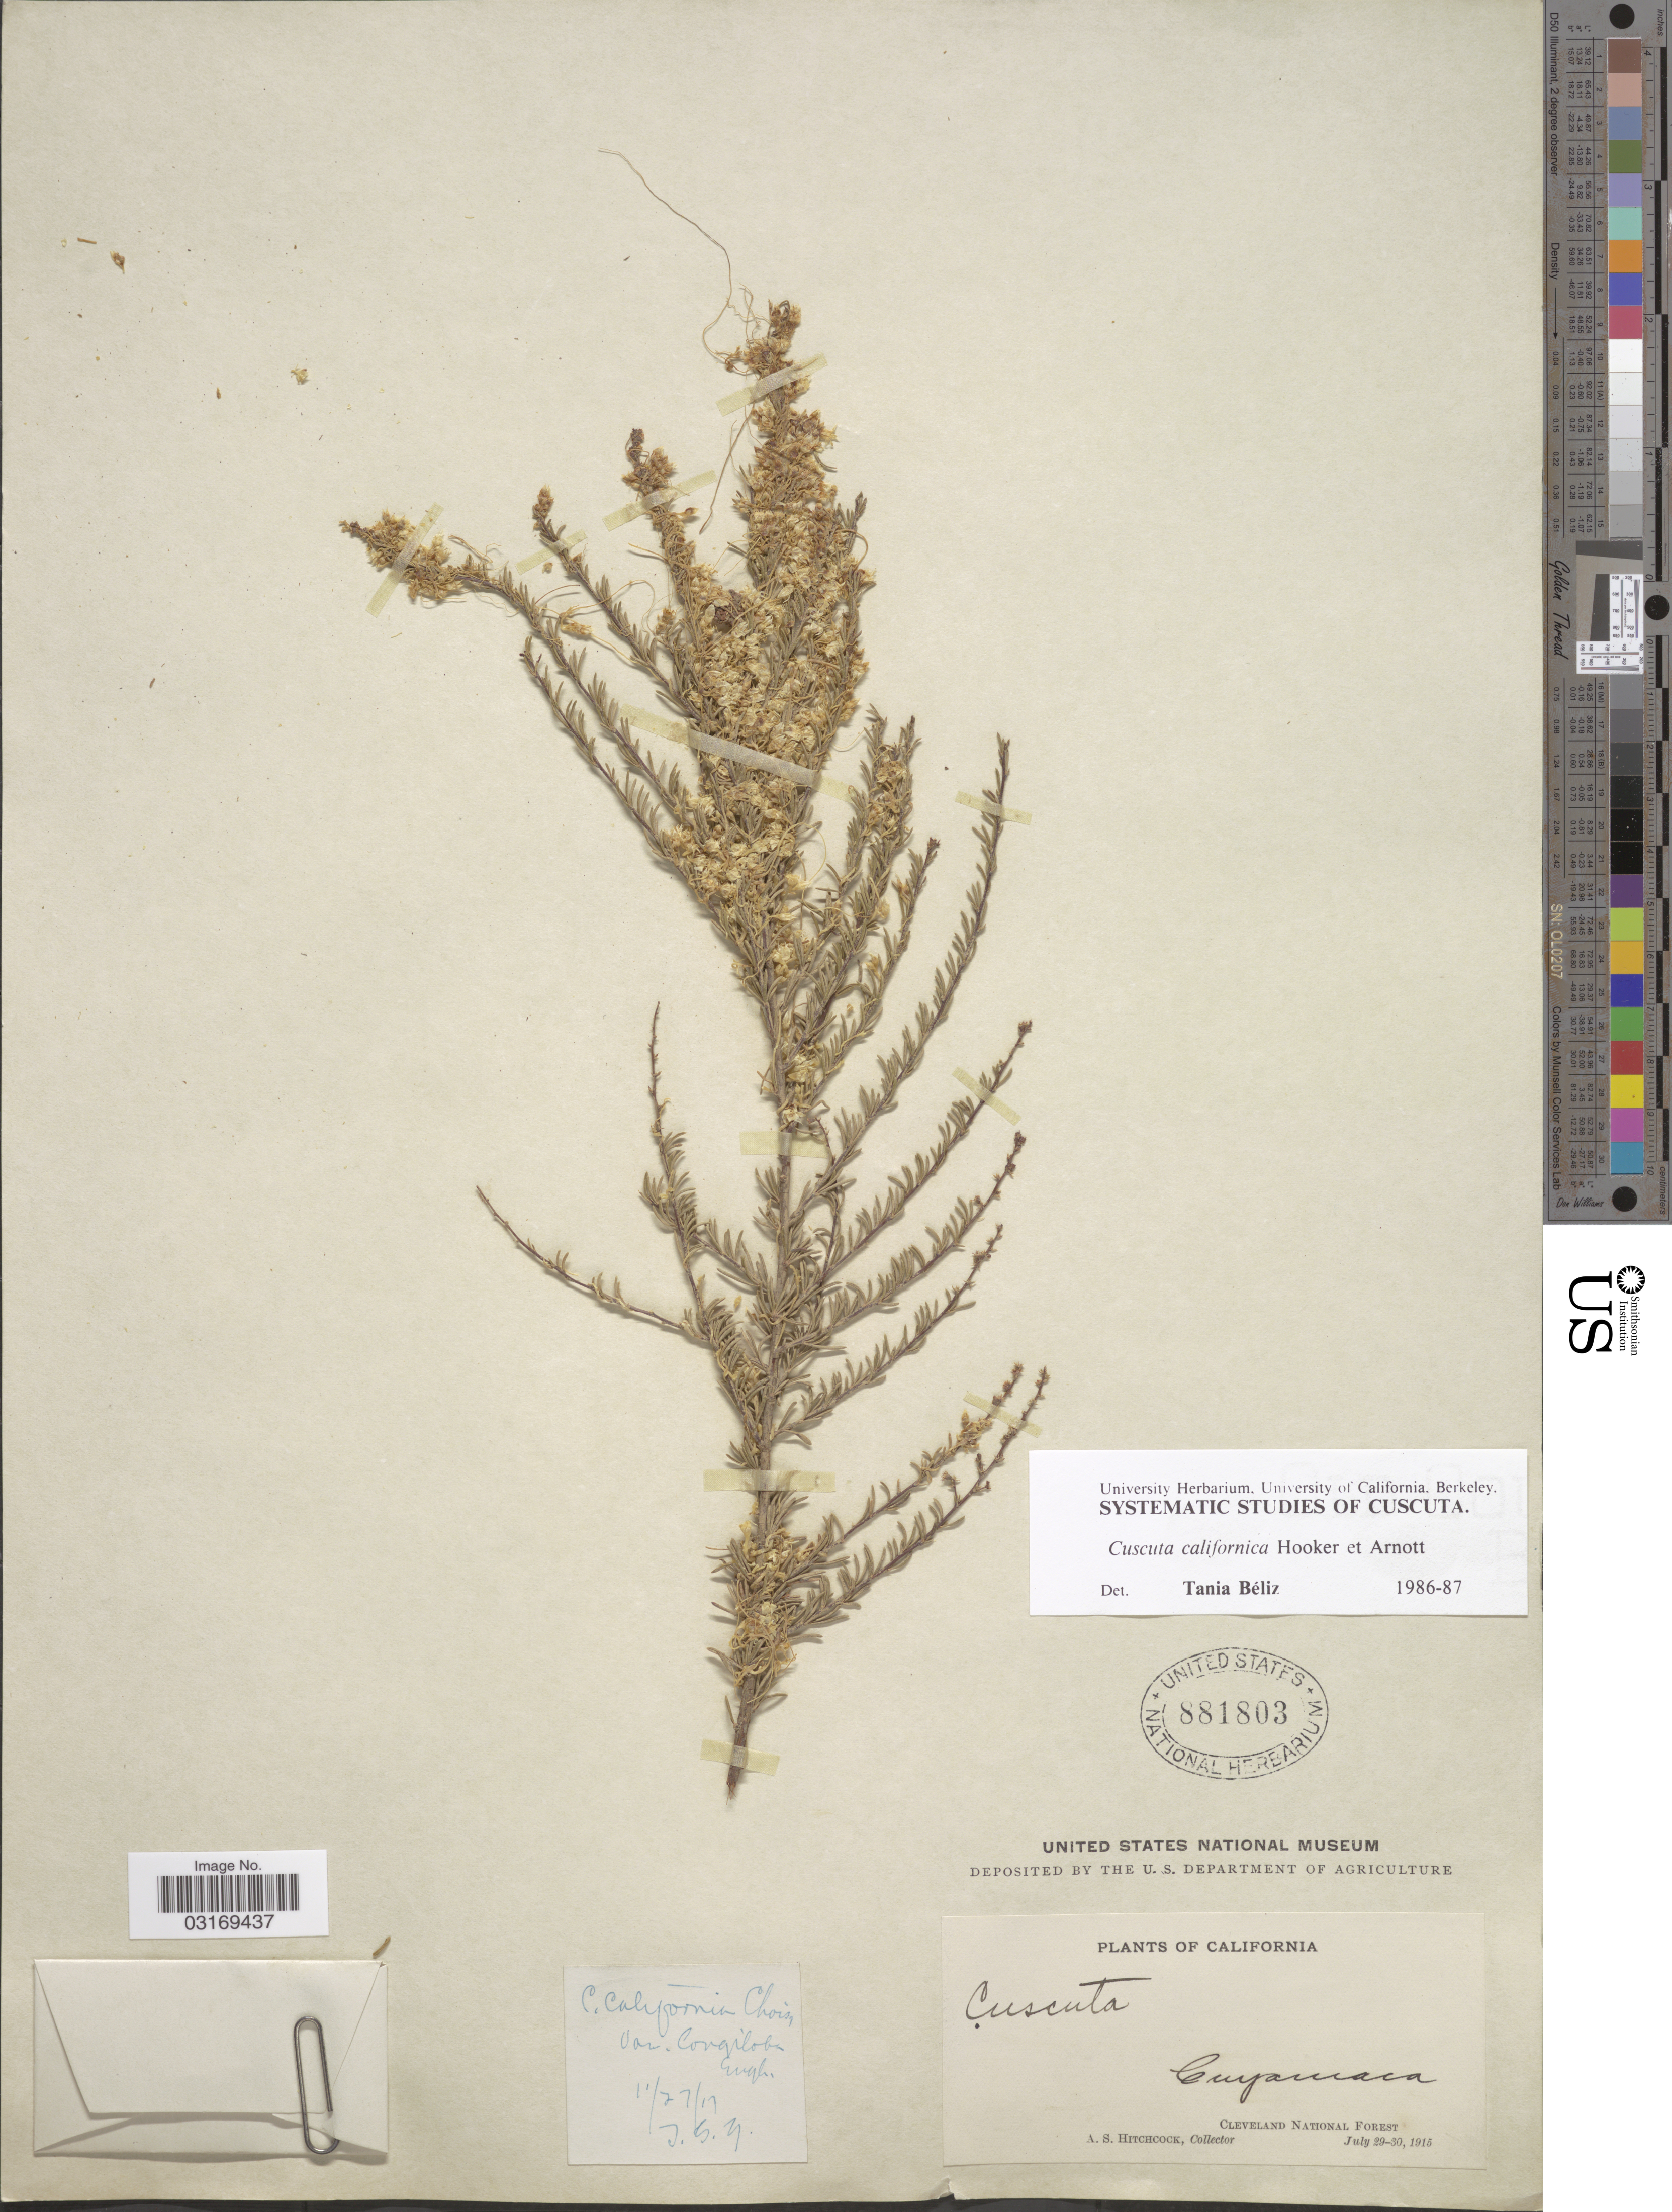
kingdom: Plantae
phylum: Tracheophyta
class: Magnoliopsida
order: Solanales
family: Convolvulaceae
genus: Cuscuta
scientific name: Cuscuta californica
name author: Hook. & Arn.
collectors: A. S. Hitchcock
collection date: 1915-07-29/1915-07-30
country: United States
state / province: California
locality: Cuyamaca, Cleveland National Forest.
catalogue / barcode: US 881803